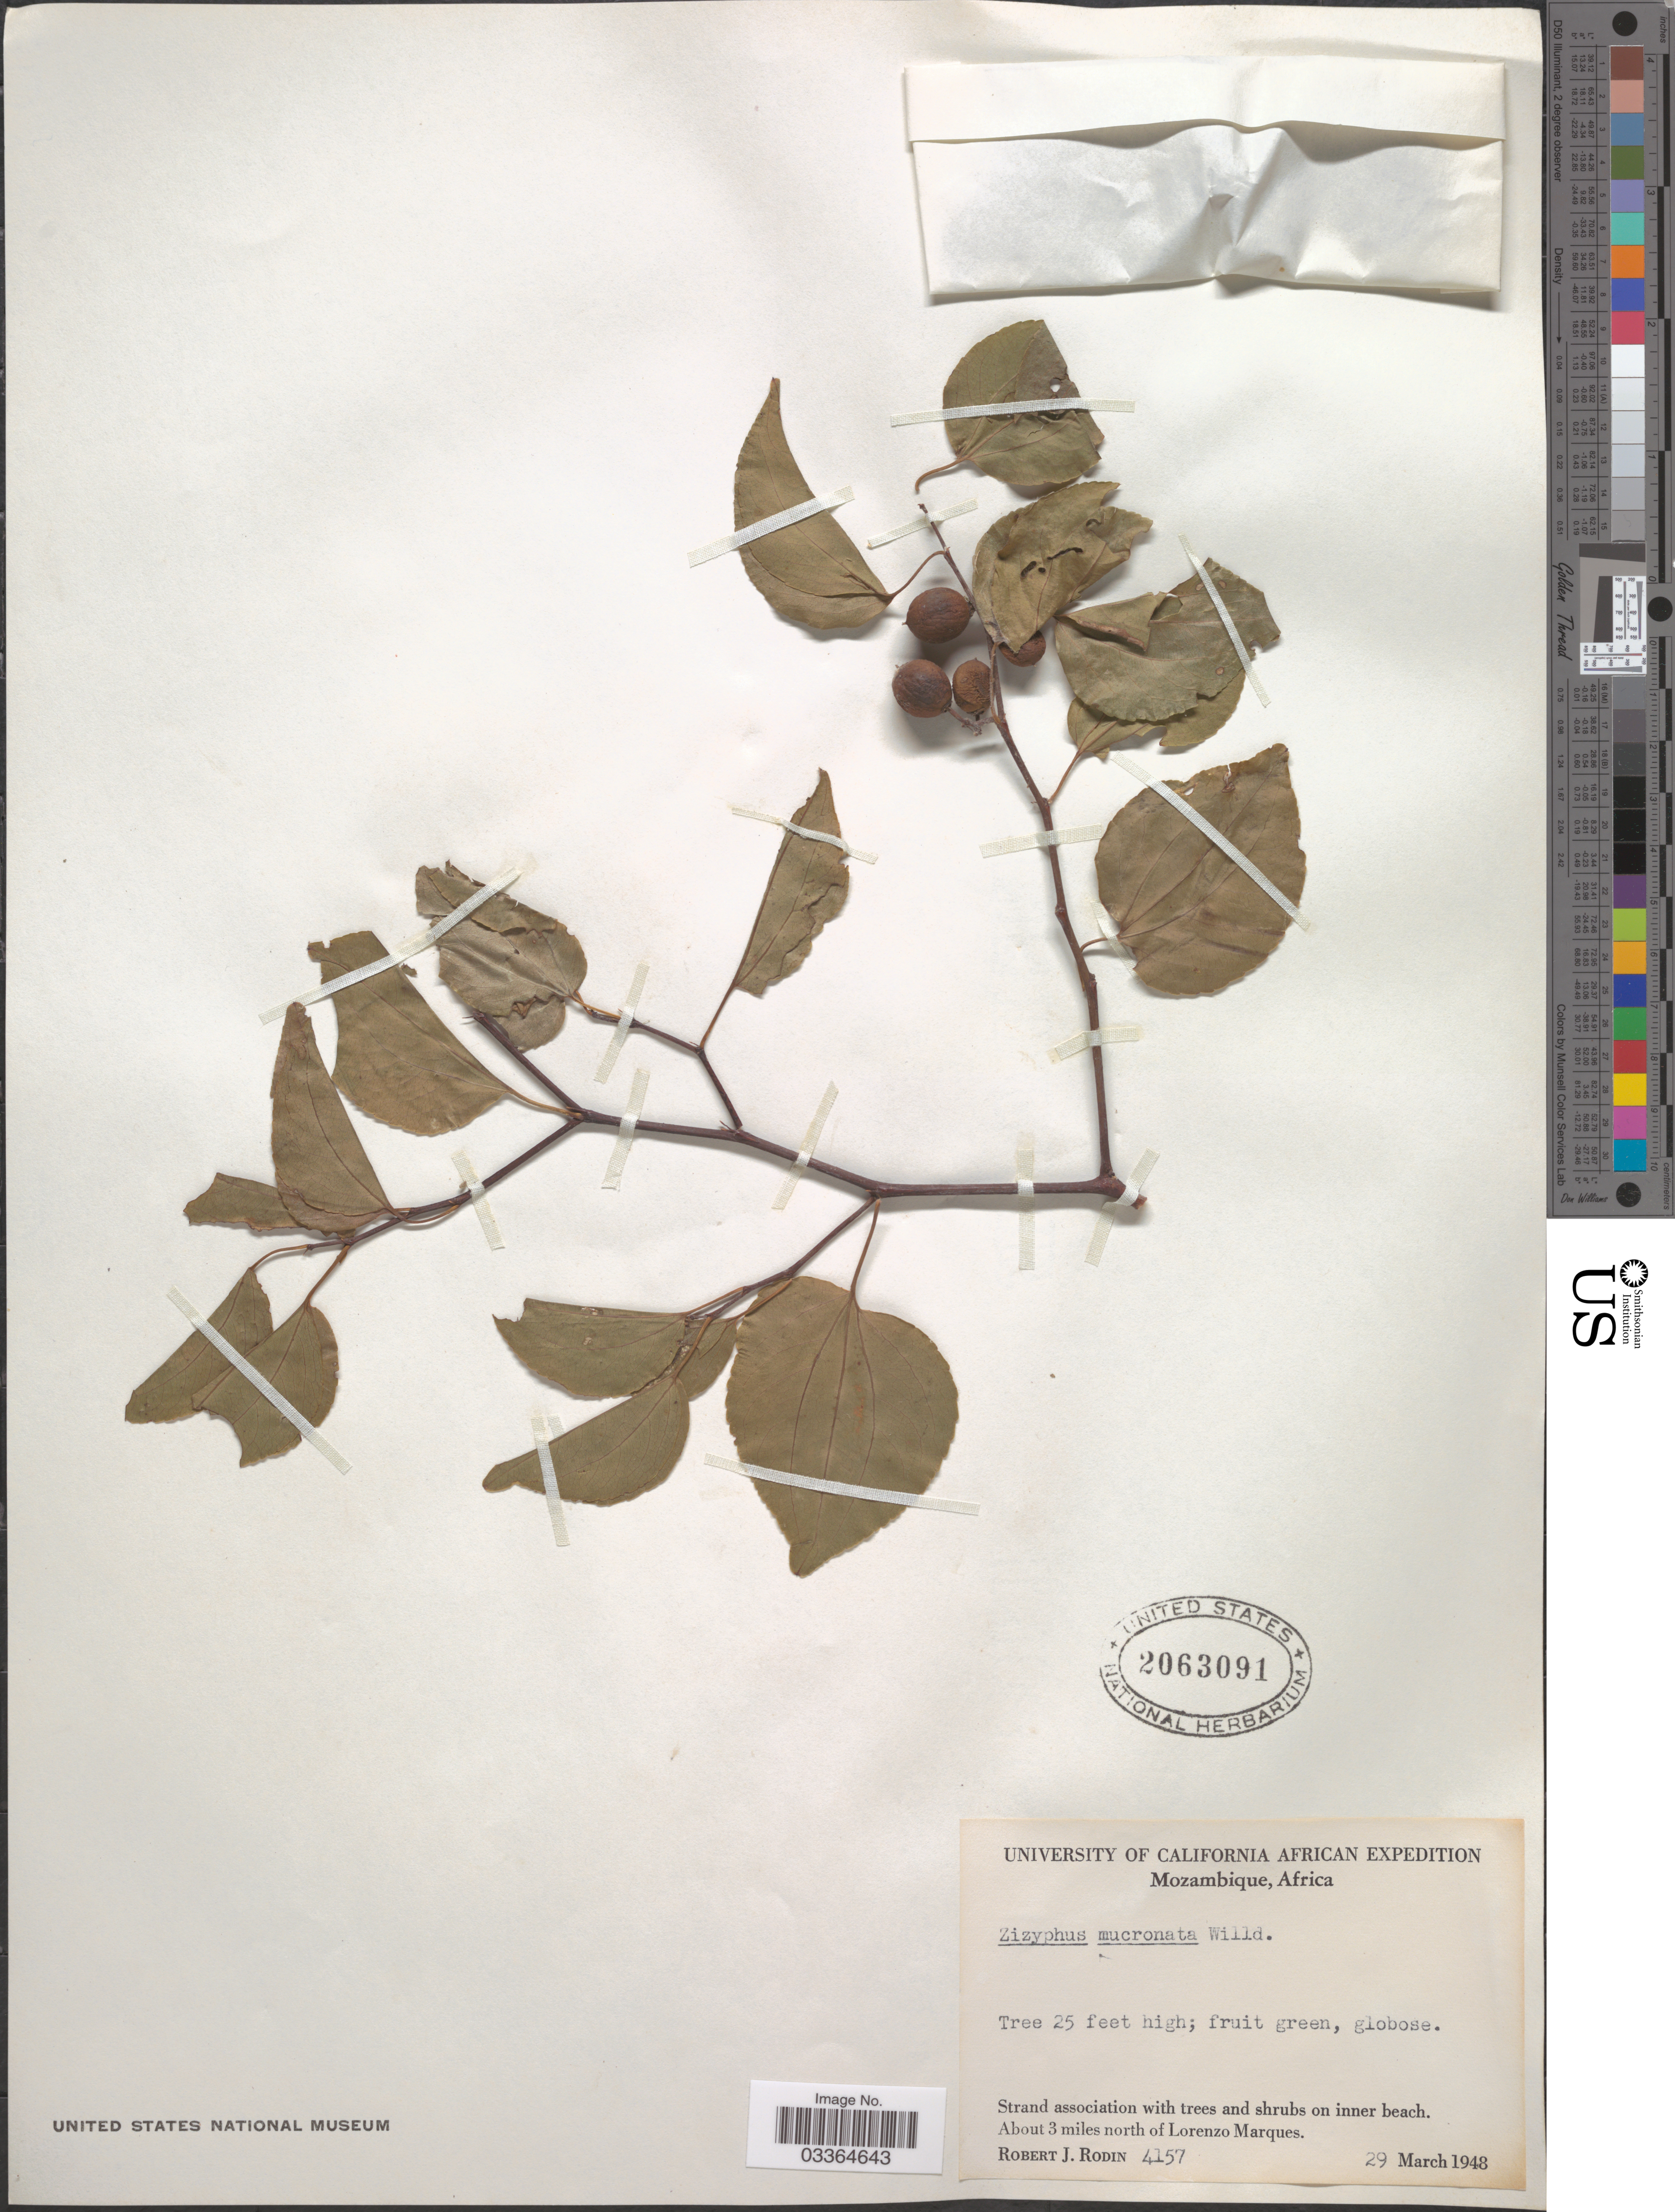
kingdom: Plantae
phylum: Tracheophyta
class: Magnoliopsida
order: Rosales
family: Rhamnaceae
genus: Ziziphus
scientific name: Ziziphus mucronata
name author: Willd.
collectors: R. J. Rodin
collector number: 4157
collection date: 1948-03-29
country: Mozambique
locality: About 3 miles north of Lorenzo Marques.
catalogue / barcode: US 2063091